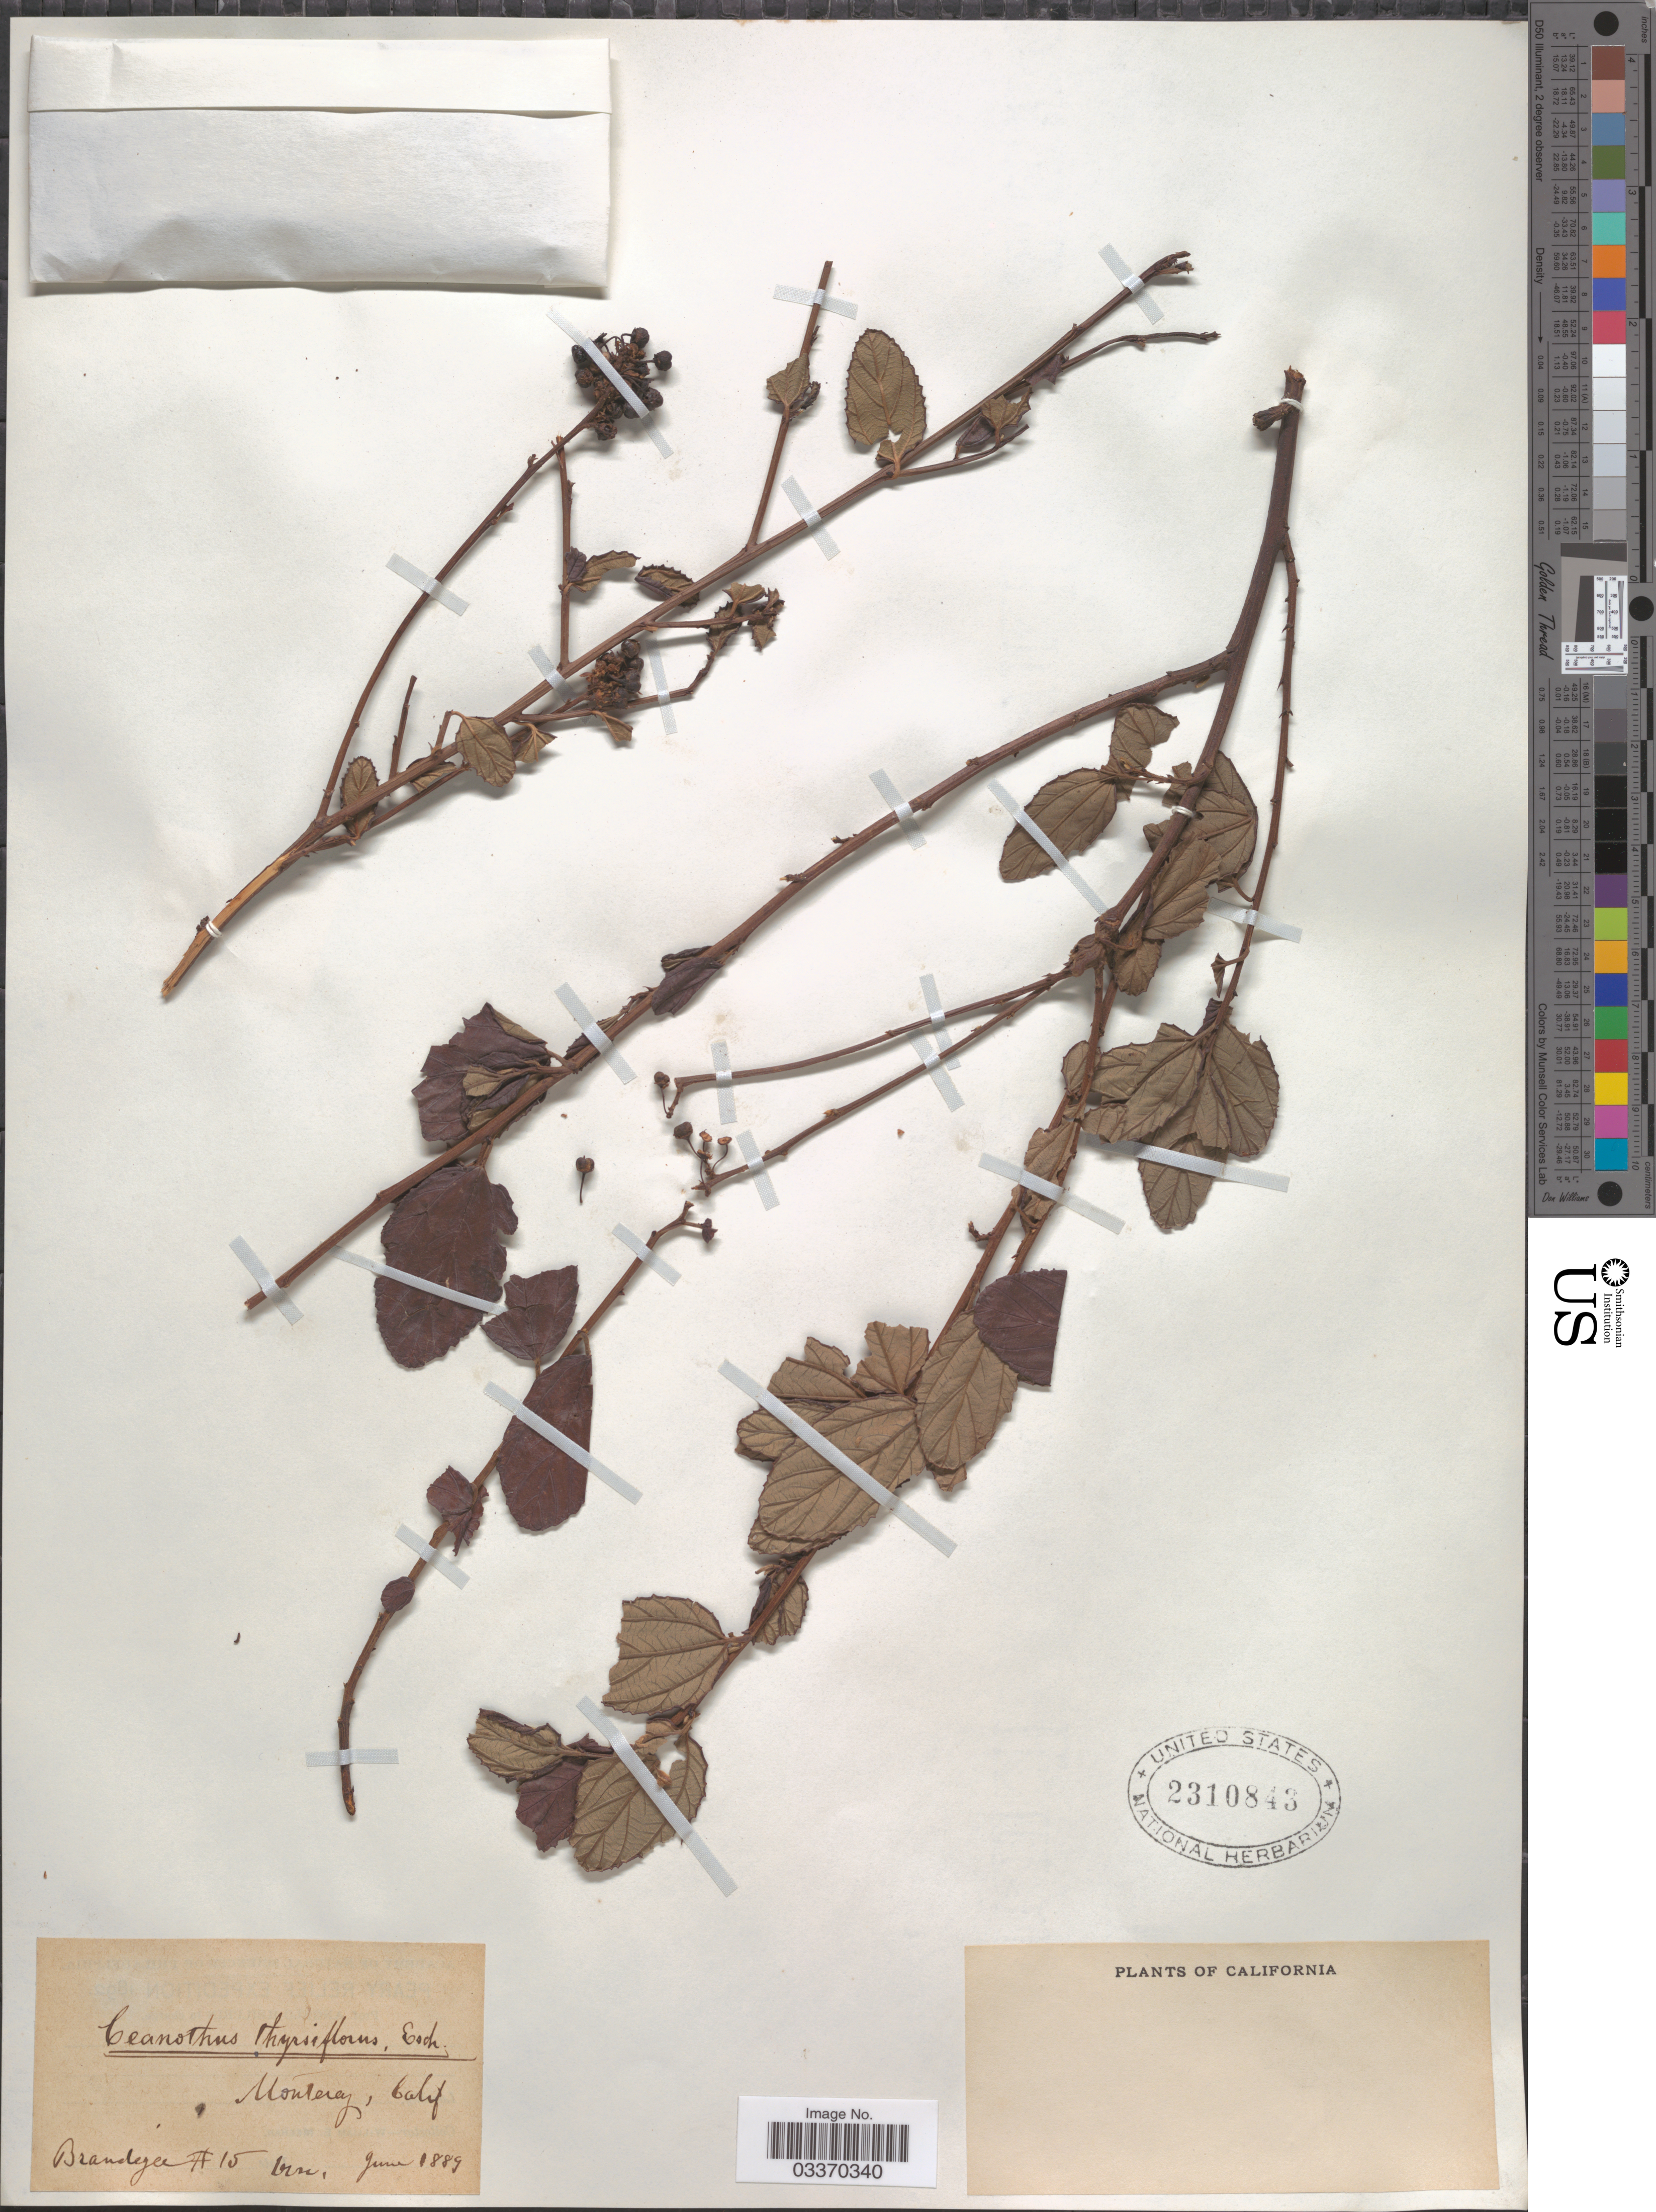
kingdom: Plantae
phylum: Tracheophyta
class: Magnoliopsida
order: Rosales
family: Rhamnaceae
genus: Ceanothus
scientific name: Ceanothus thyrsiflorus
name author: Eschsch.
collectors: -- Brandegee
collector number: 15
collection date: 1889-06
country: United States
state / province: California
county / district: Monterey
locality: Monterey.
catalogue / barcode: US 2310843